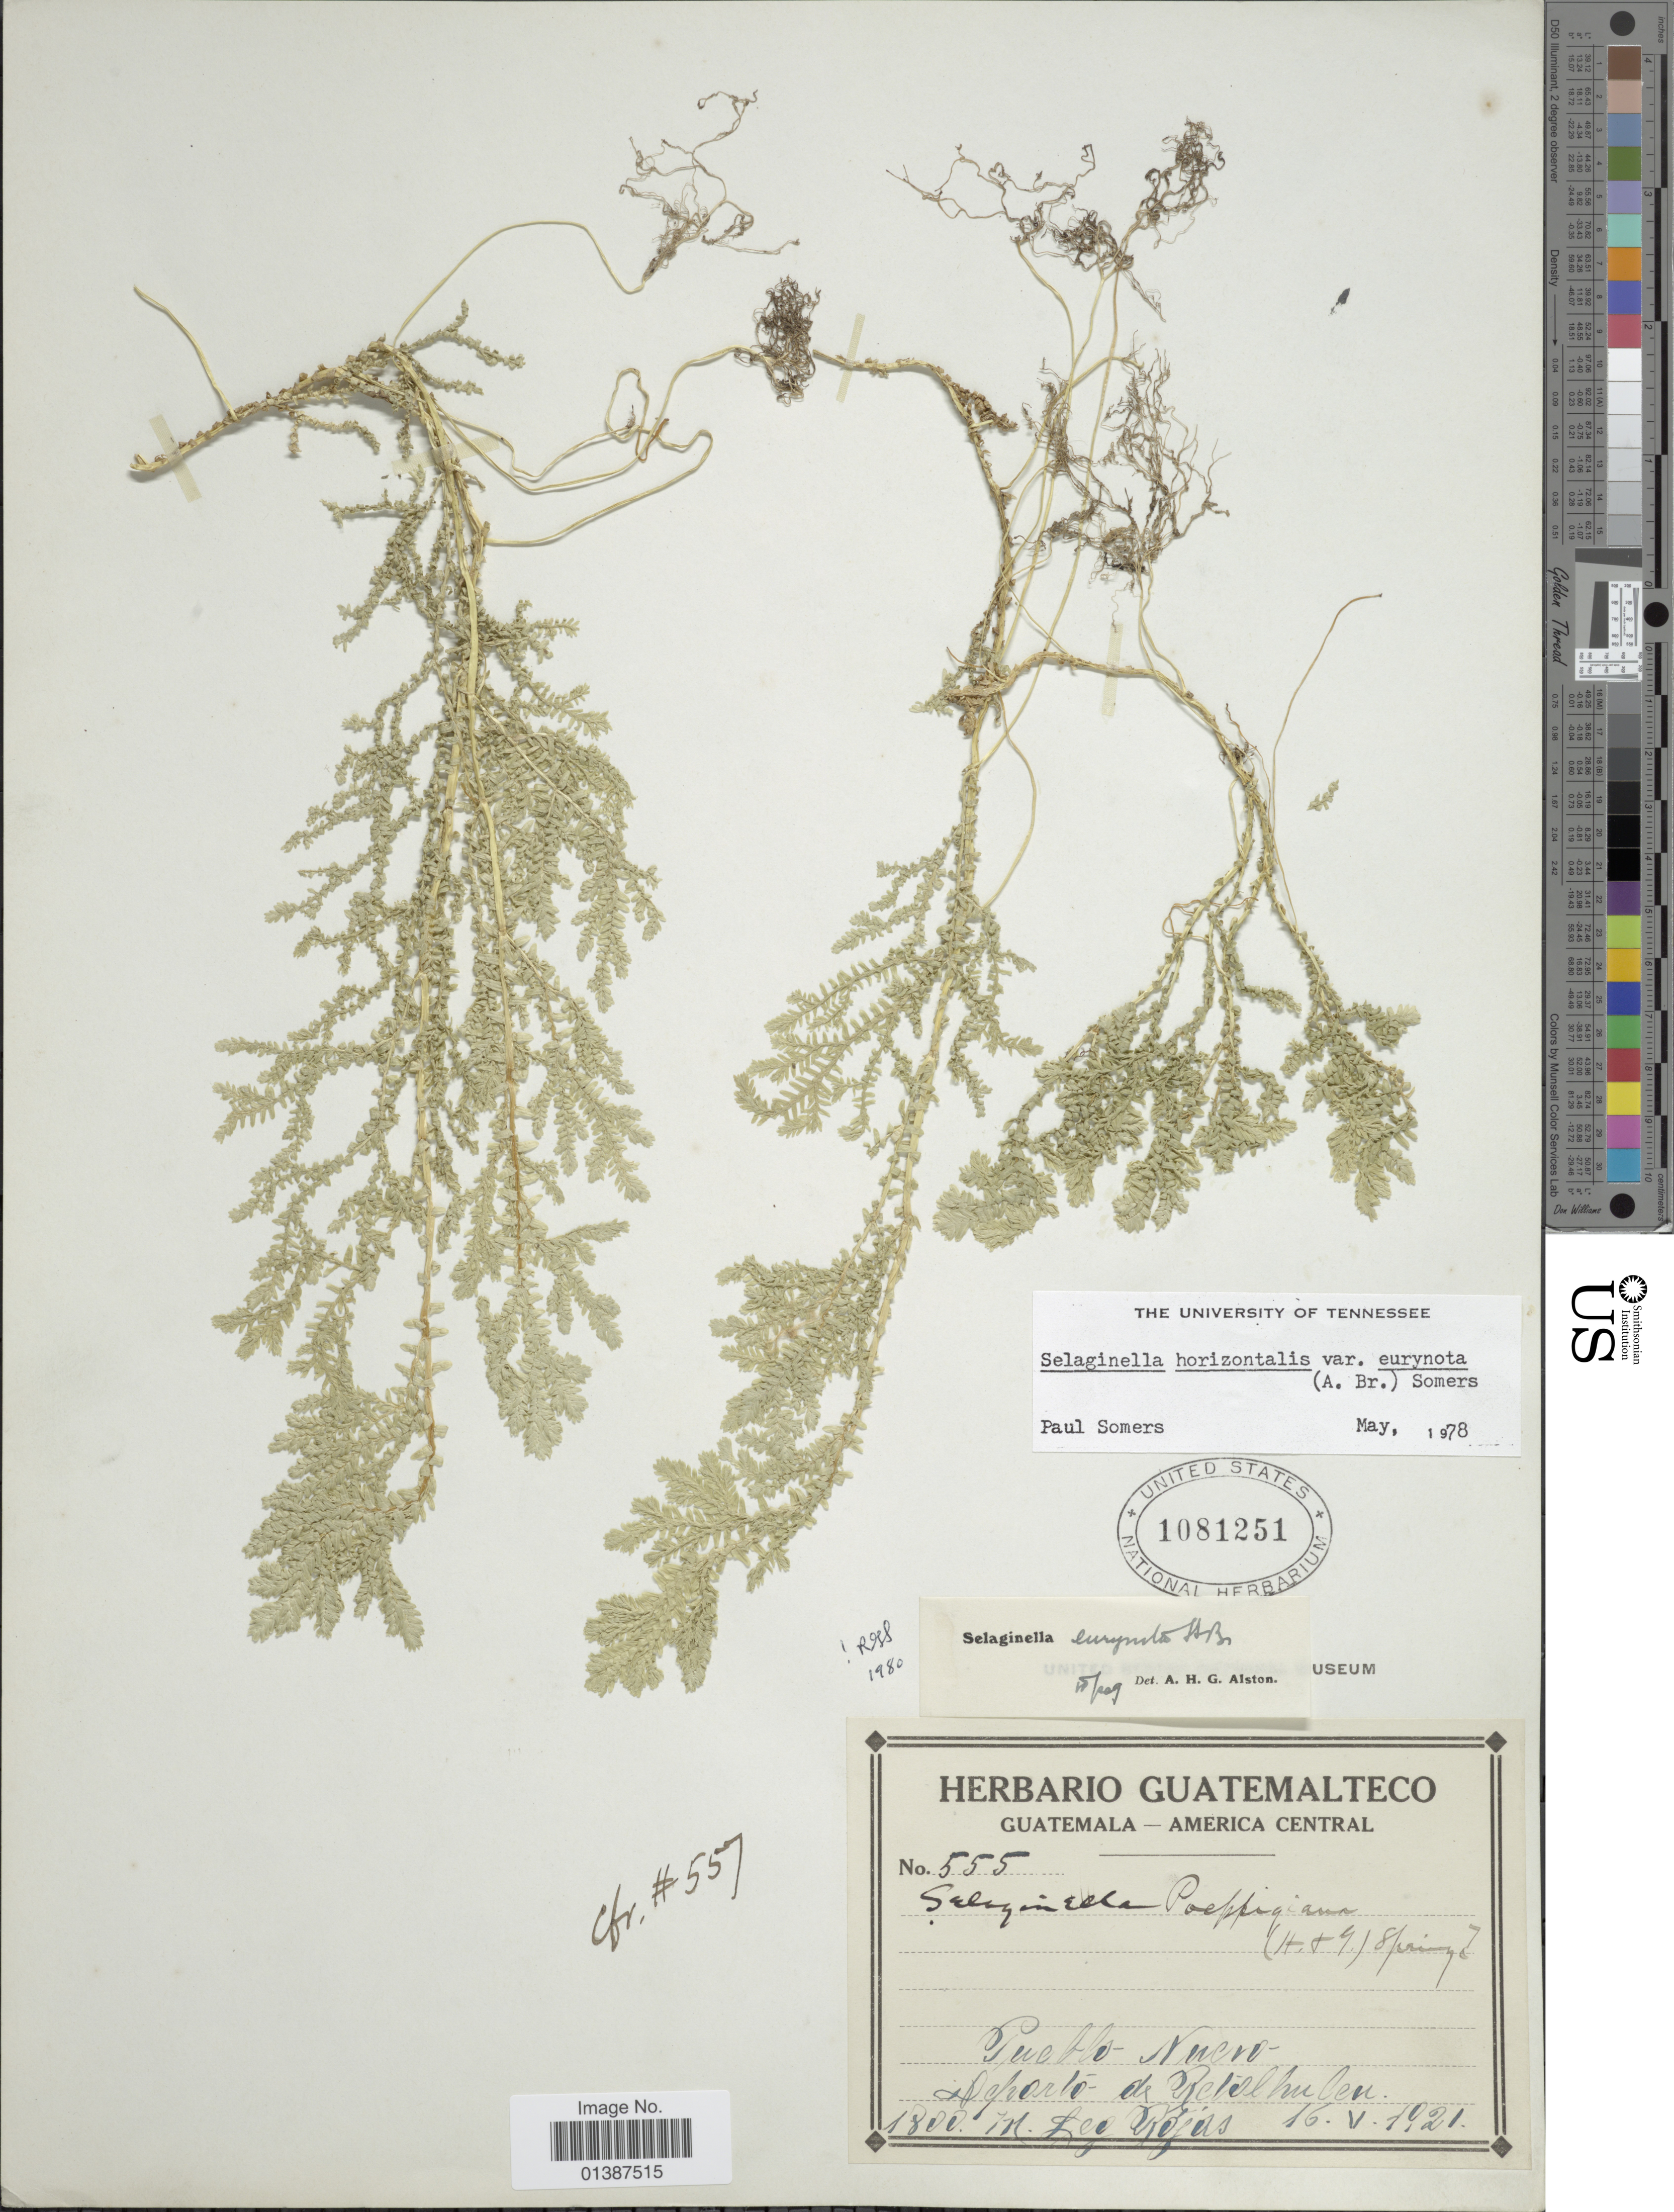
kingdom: Plantae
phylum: Tracheophyta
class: Lycopodiopsida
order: Selaginellales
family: Selaginellaceae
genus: Selaginella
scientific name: Selaginella eurynota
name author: A. Braun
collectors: Rojas, --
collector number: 555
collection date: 1921-05-16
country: Guatemala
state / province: Retalhuleu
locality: Pueblo-Nuevo, Deporto de Retalhuleu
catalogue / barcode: US 1081251